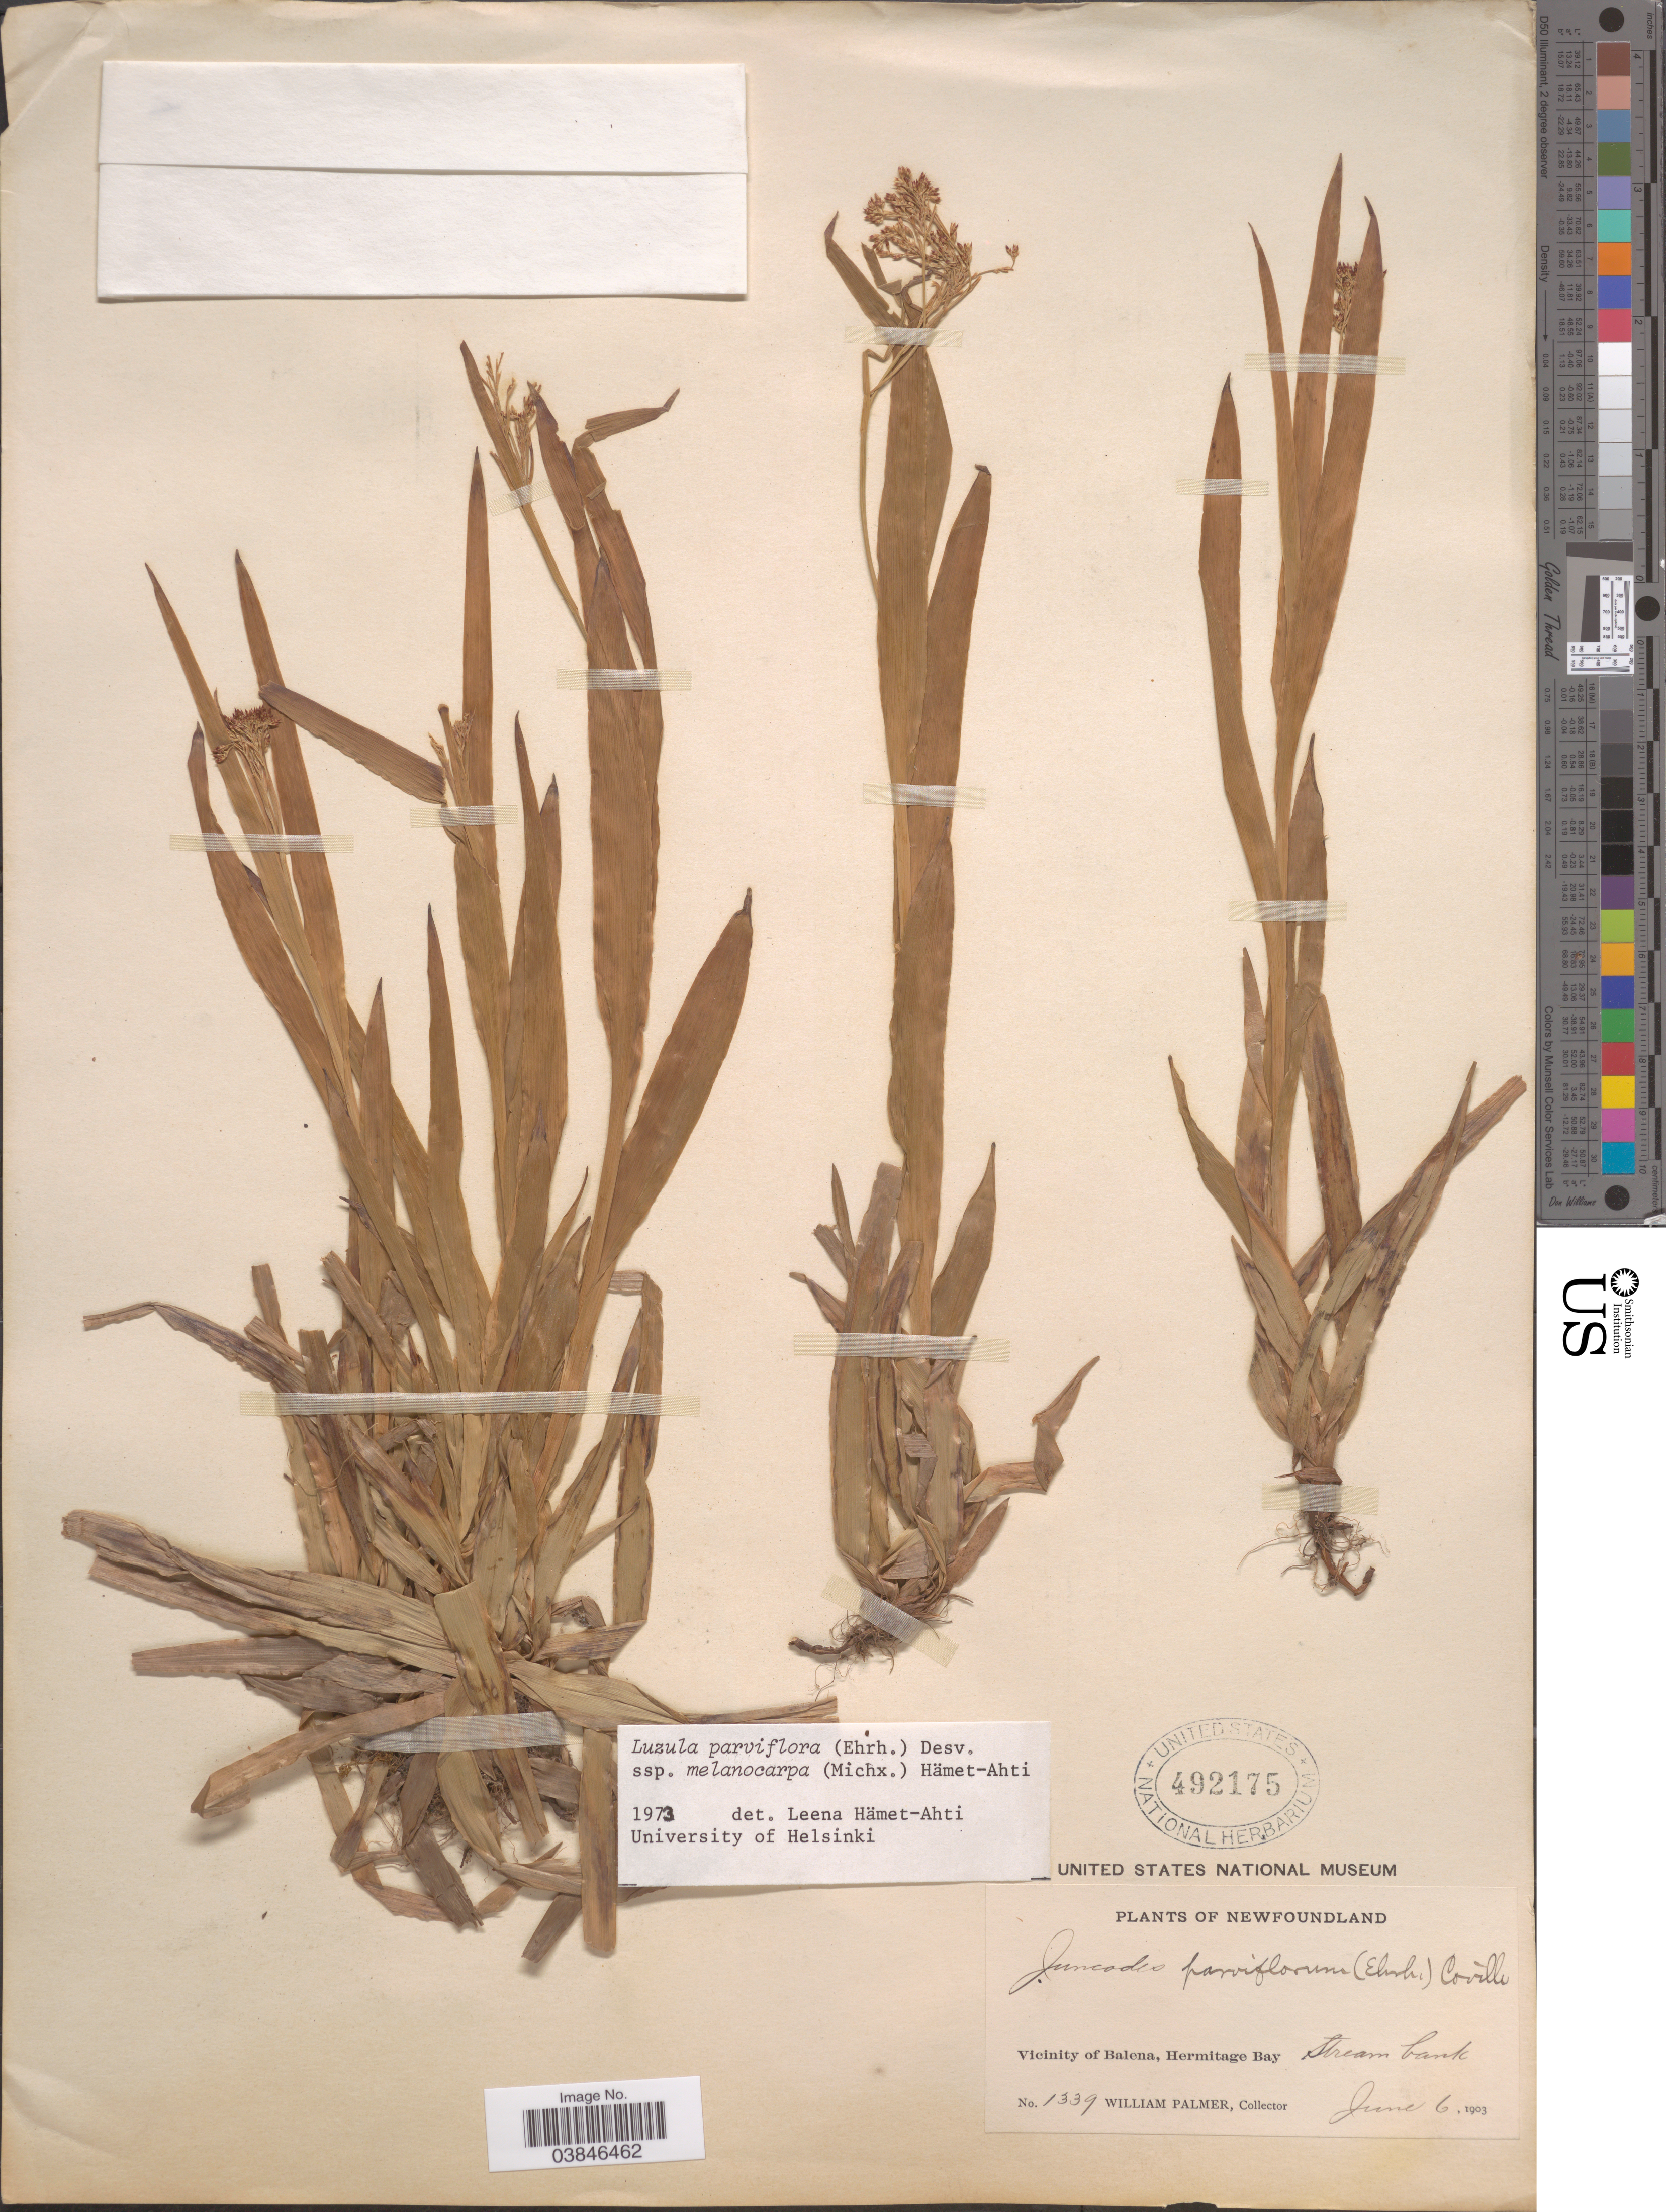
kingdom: Plantae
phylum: Tracheophyta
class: Liliopsida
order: Poales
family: Juncaceae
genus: Luzula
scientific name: Luzula parviflora subsp. melanocarpa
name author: Desv.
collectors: W. Palmer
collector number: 1339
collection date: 1903-06-06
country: Canada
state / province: Newfoundland and Labrador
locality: Vicinity of Balena, Hermitage Bay. Stream bank.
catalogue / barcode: US 492175